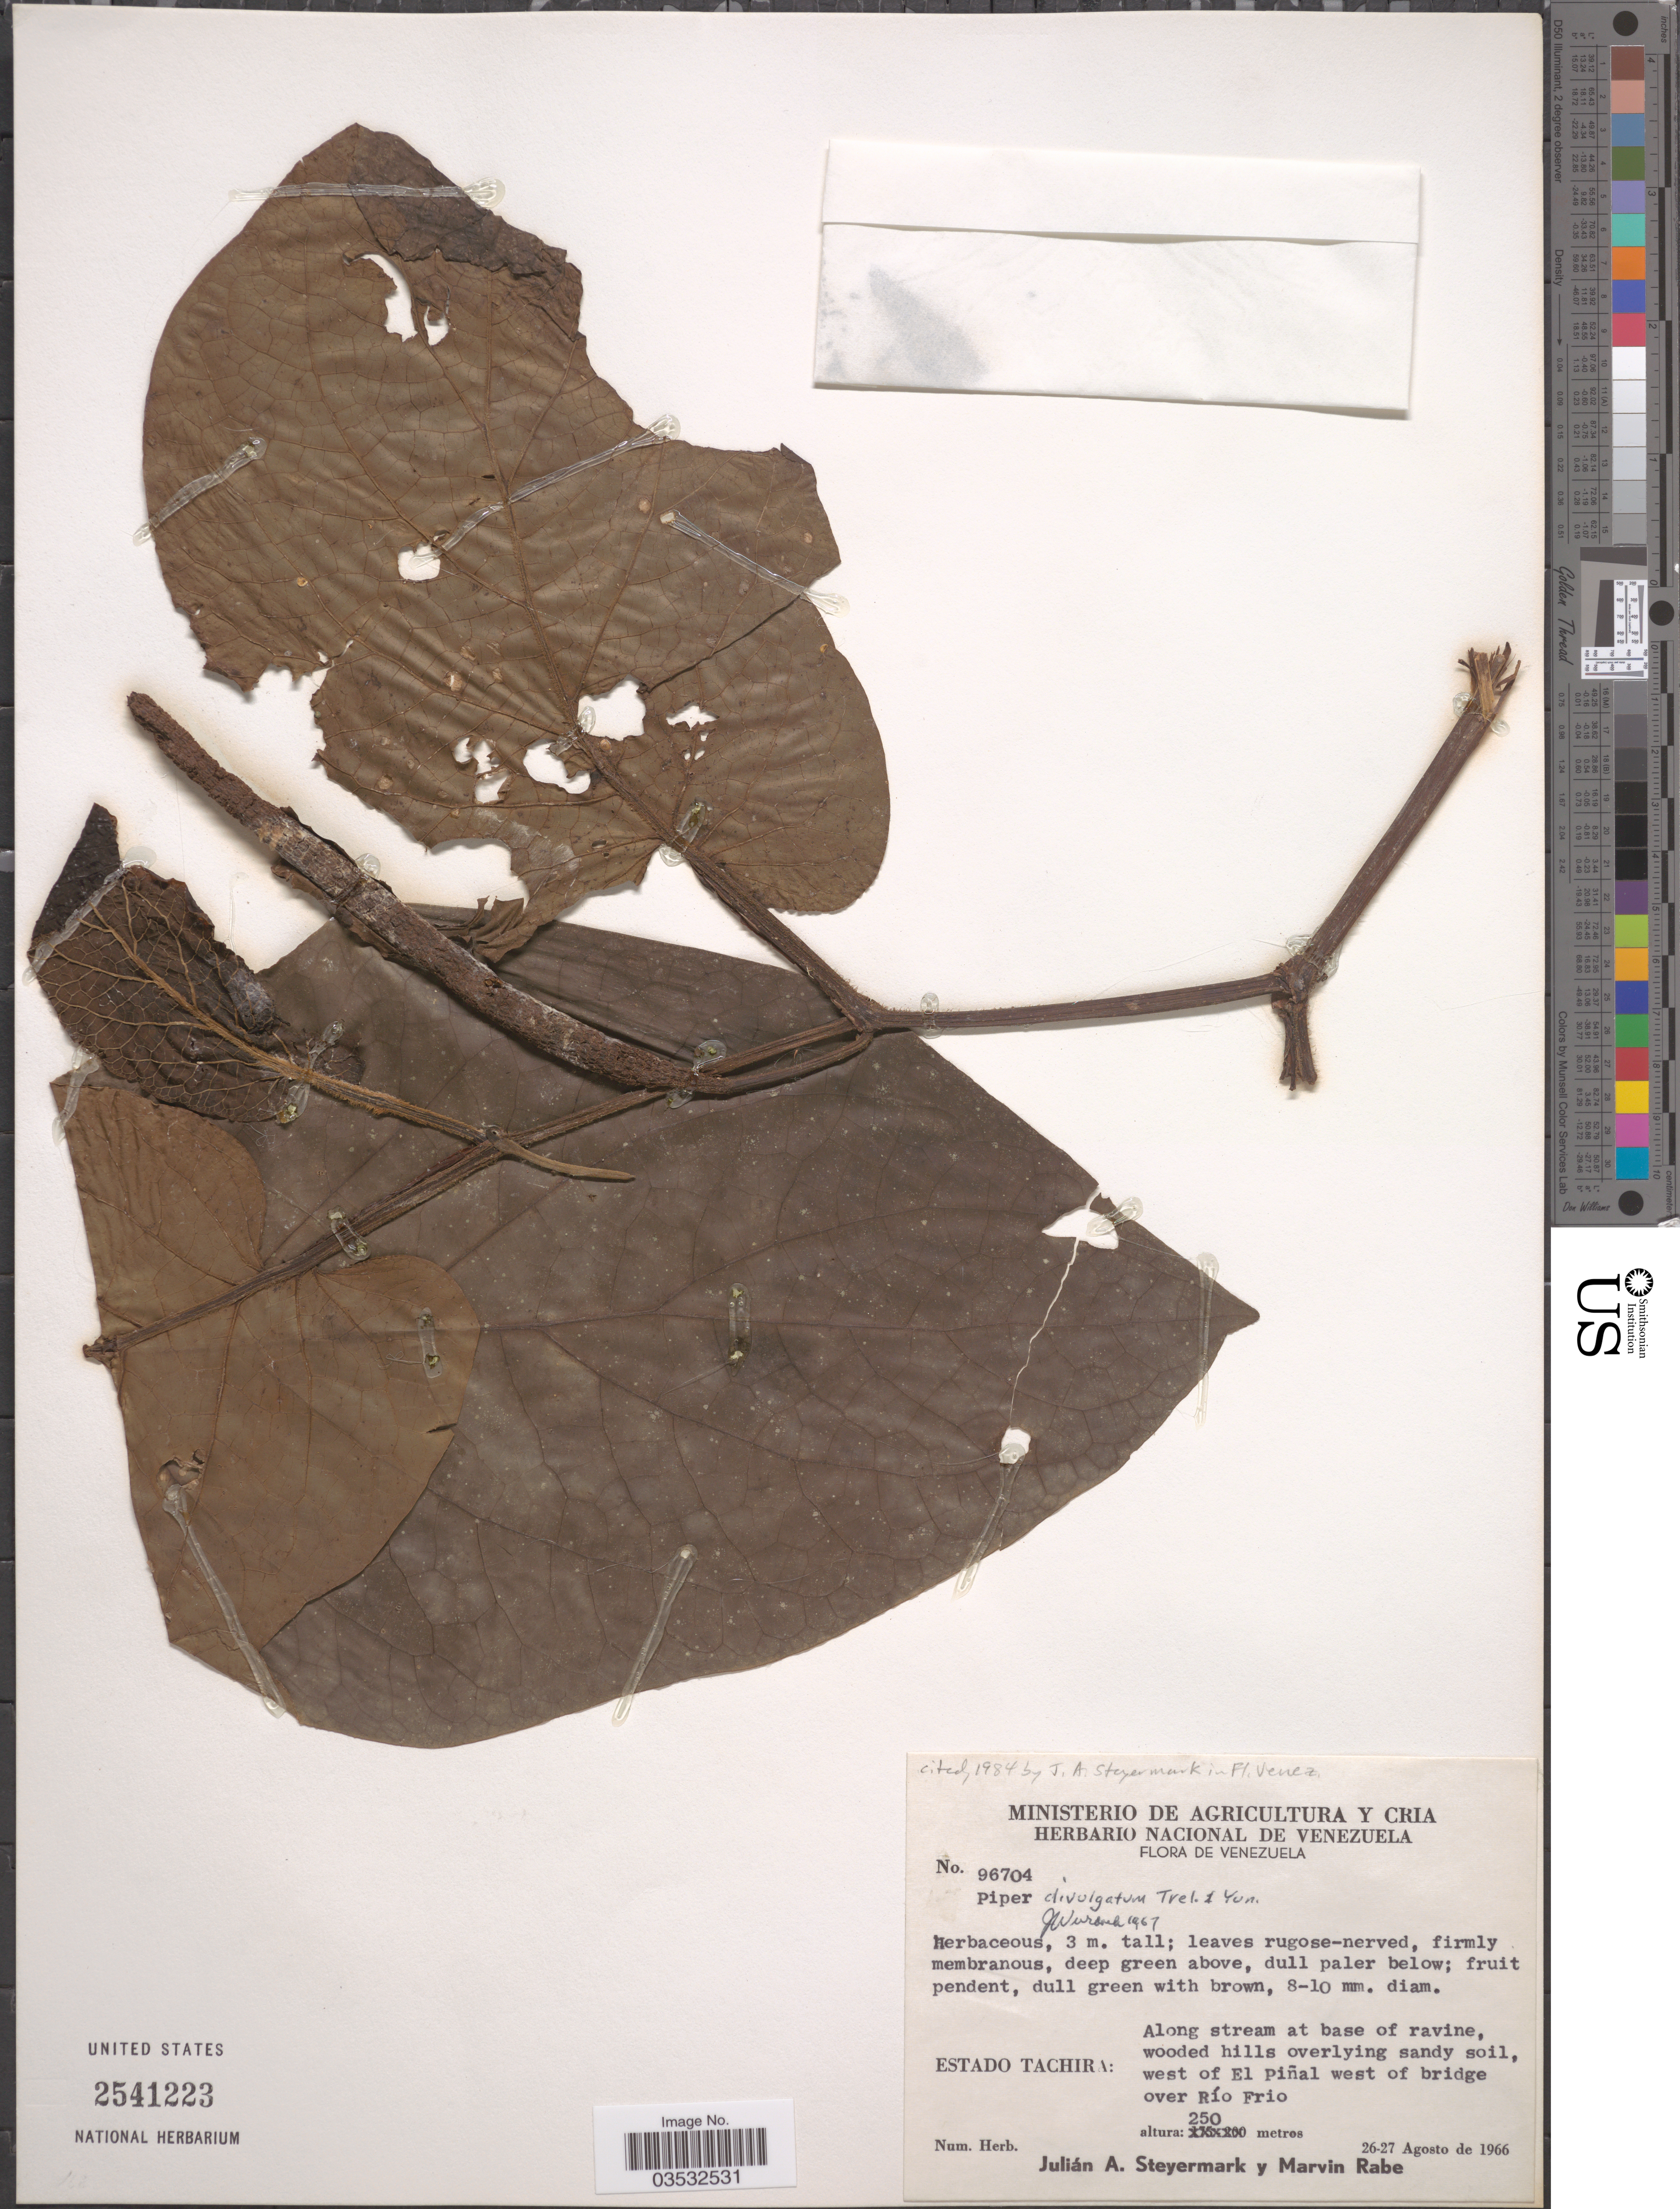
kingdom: Plantae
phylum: Tracheophyta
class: Magnoliopsida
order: Piperales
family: Piperaceae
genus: Piper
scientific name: Piper divulgatum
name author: Trel. & Yunck.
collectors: J. Steyermark & M. Rabe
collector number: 96704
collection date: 1966-08-26/1966-08-27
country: Venezuela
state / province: Tachira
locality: Along stream at base of ravine, wooded hills overlying sandy soil, west of El Piñal west of bridge over Río Frio.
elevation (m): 250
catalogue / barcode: US 2541223